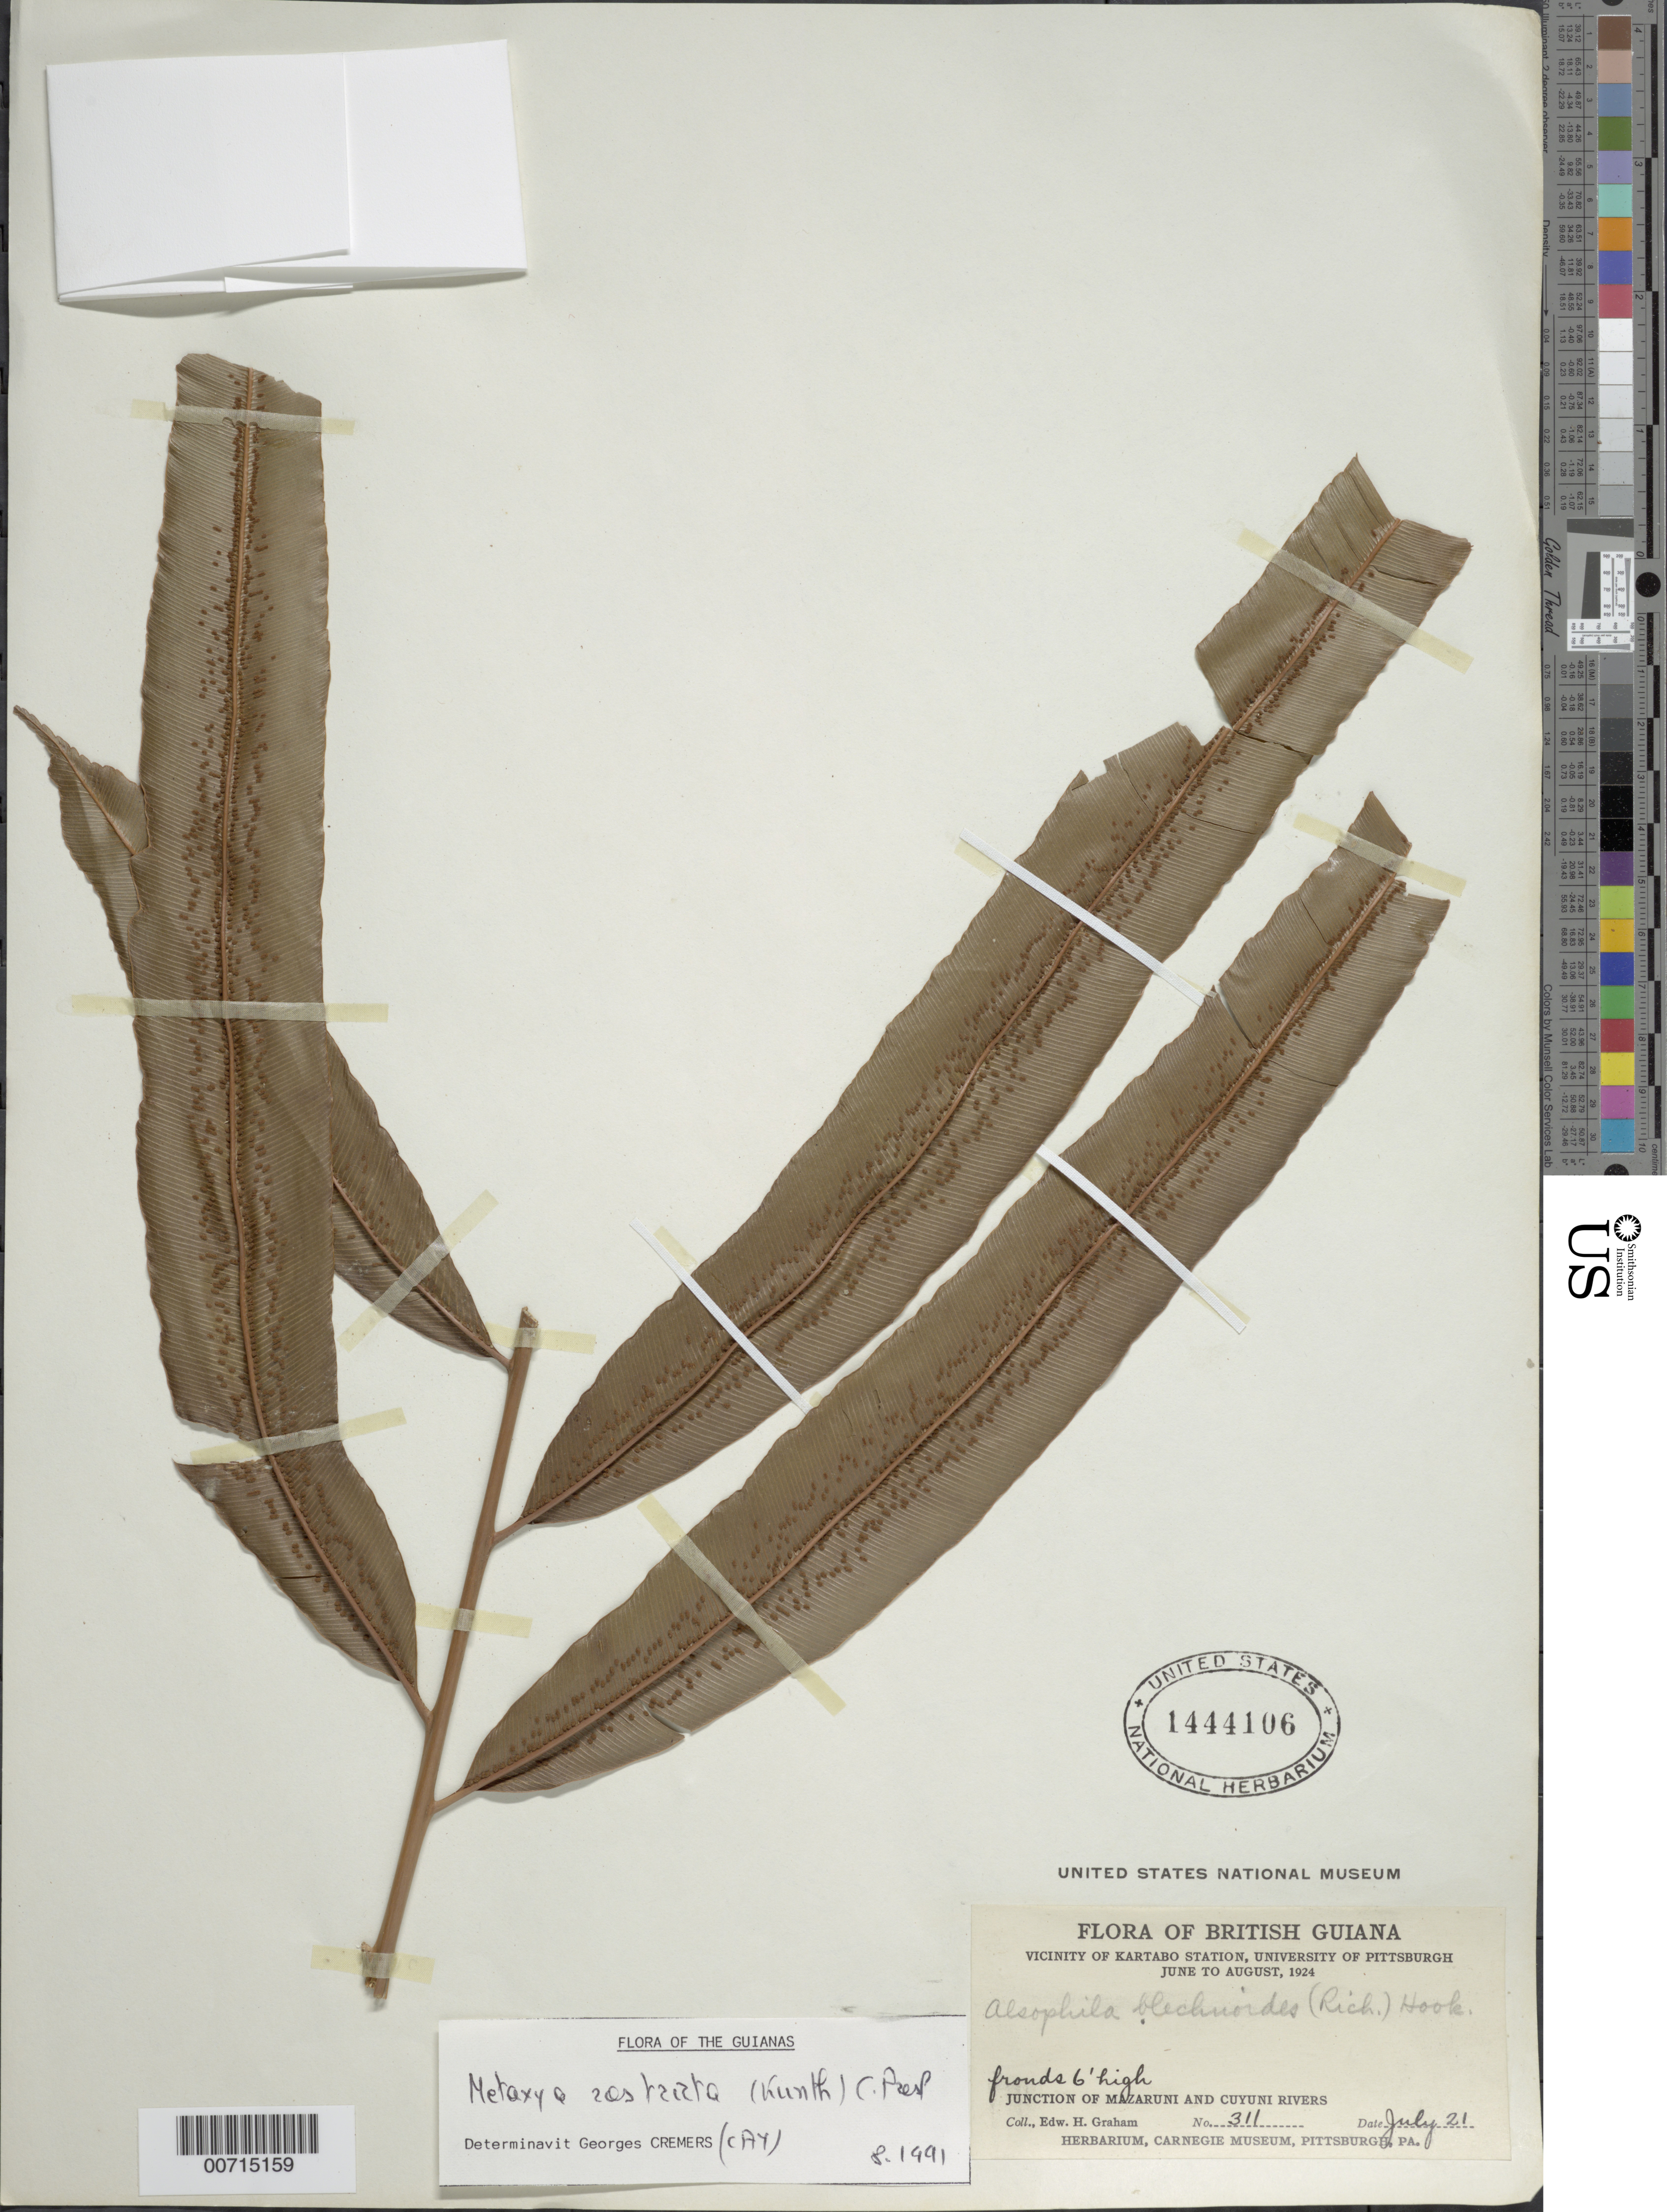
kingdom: Plantae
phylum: Tracheophyta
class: Polypodiopsida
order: Cyatheales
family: Metaxyaceae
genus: Metaxya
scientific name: Metaxya rostrata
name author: (Kunth) C. Presl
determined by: Cremers, Georges A.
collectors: E. H. Graham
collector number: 311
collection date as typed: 21-Jul-21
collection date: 1921-07-21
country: Guyana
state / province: Cuyuni-Mazaruni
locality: Kartabo Station, junction of Mazaruni and Cuyuni Rivers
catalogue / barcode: US 1444106